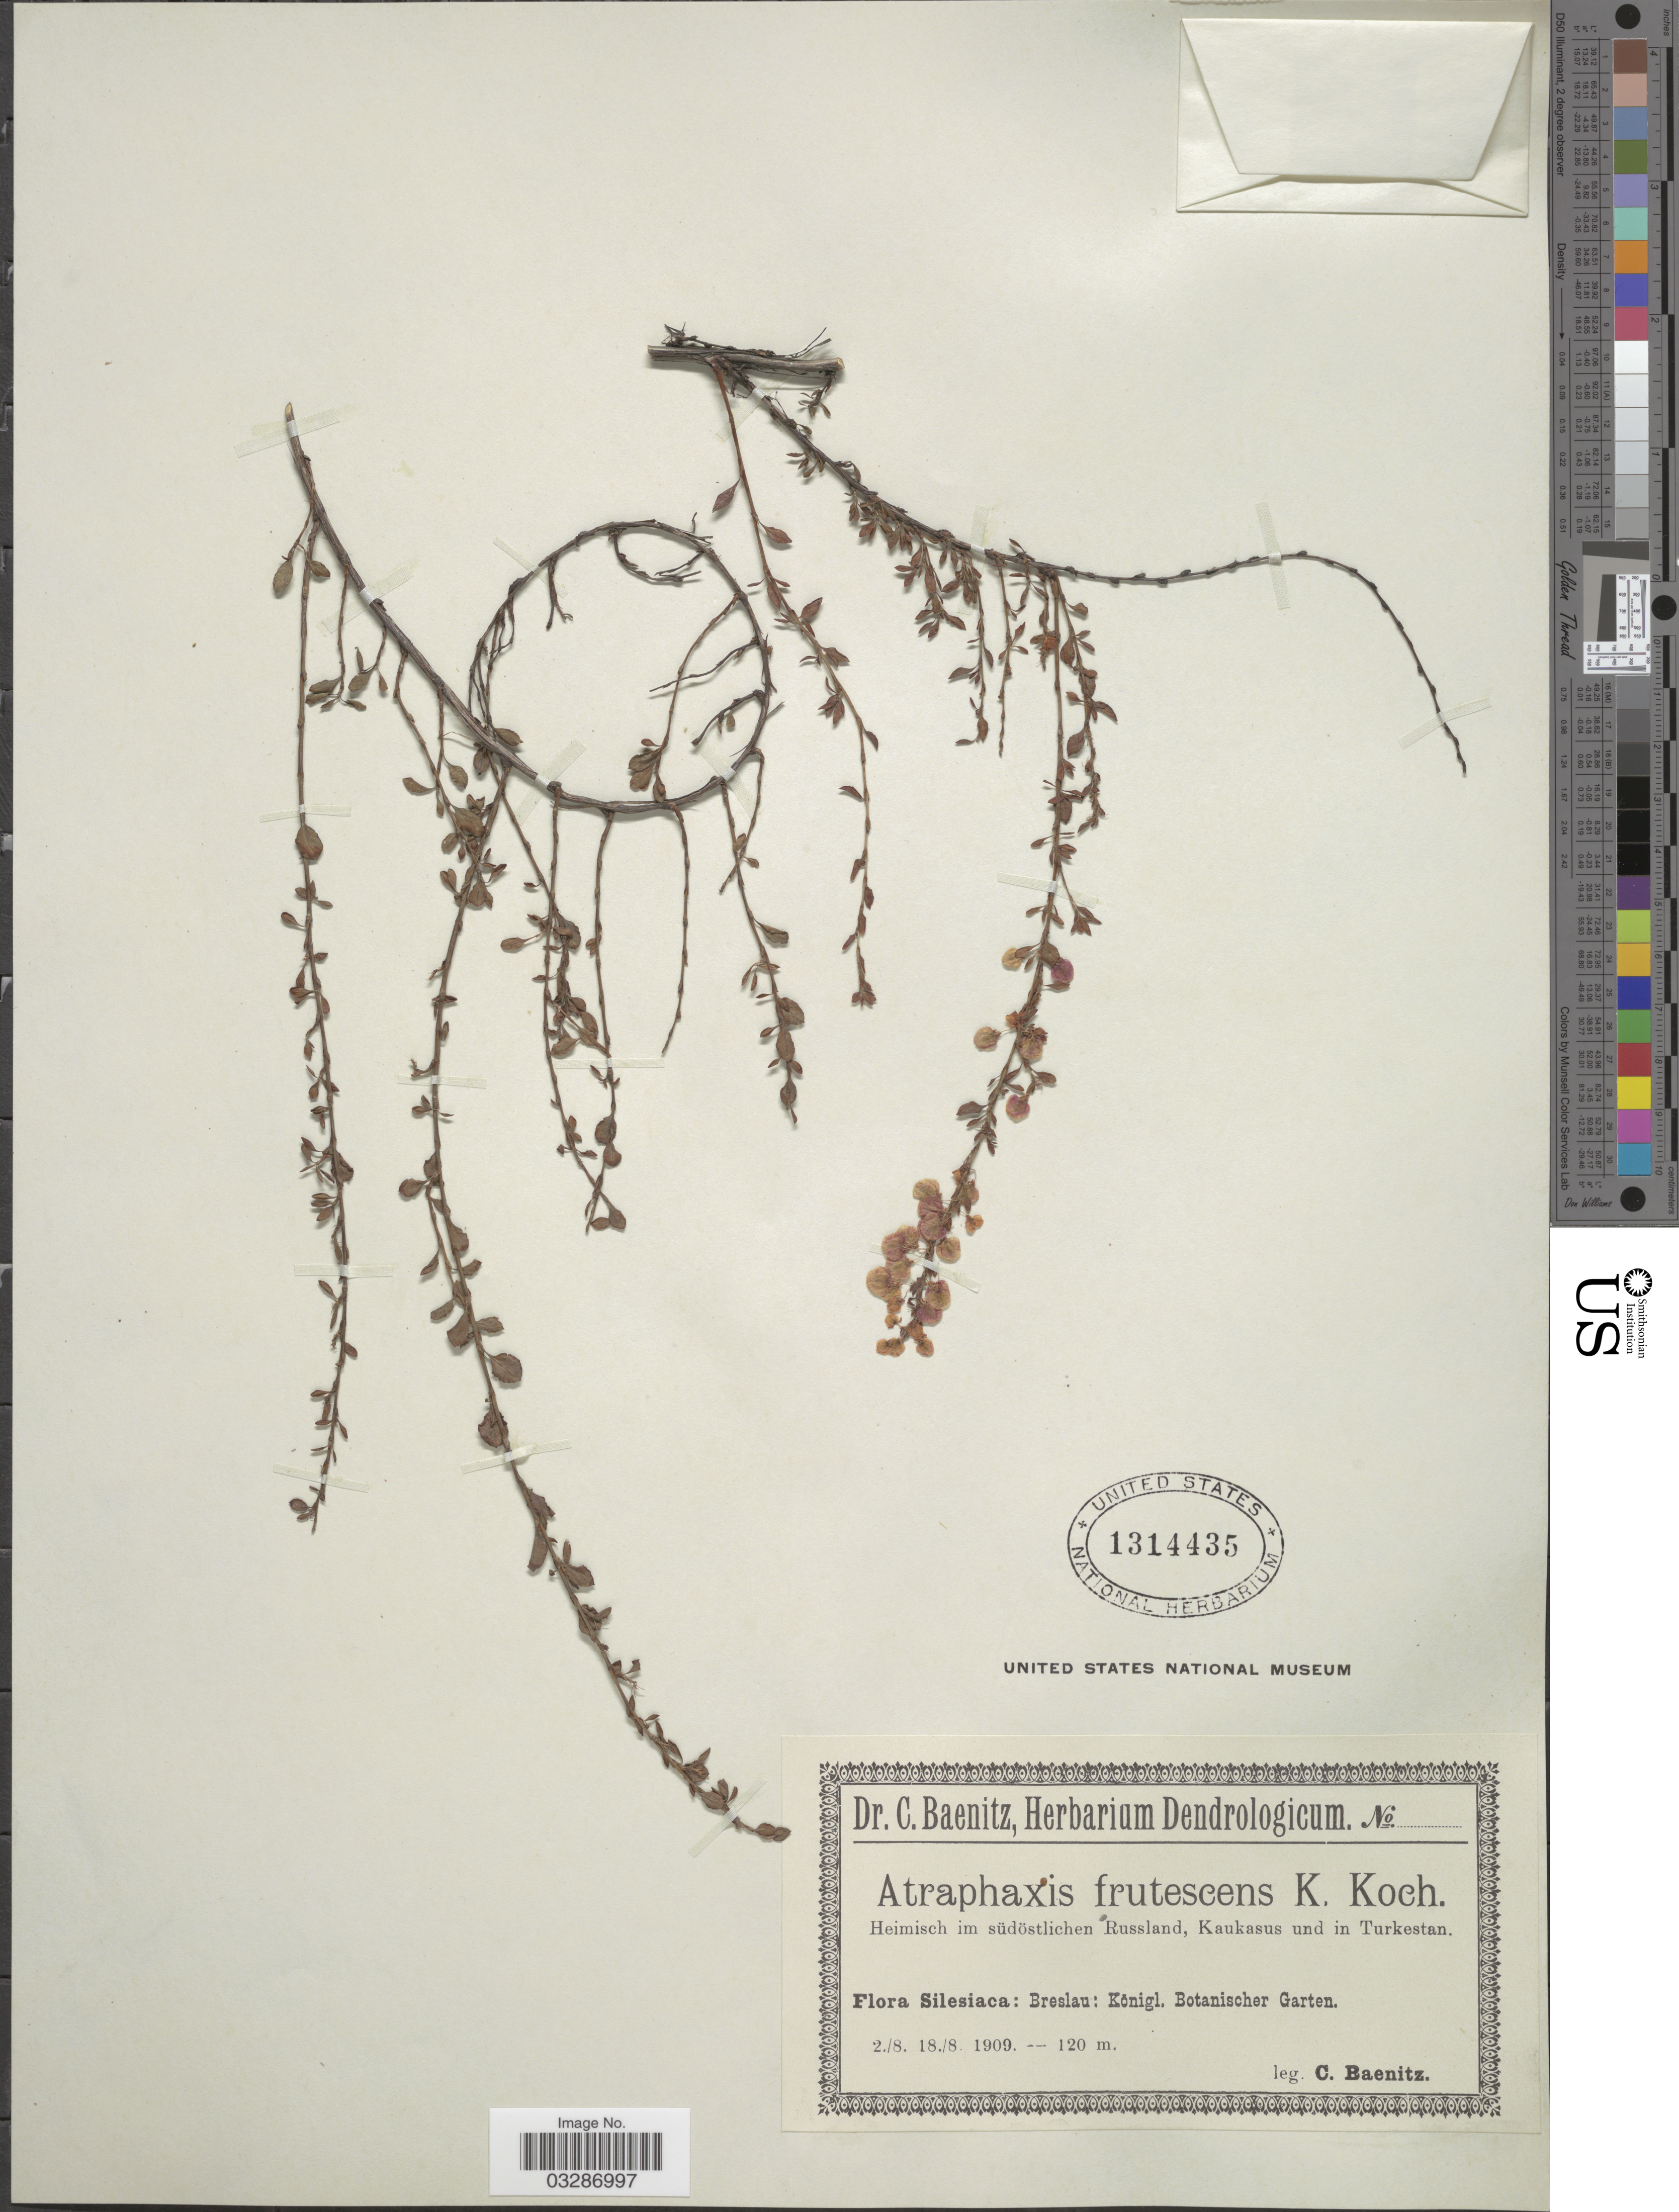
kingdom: Plantae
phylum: Tracheophyta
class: Magnoliopsida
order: Caryophyllales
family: Polygonaceae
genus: Atraphaxis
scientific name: Atraphaxis frutescens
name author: (L.) K. Koch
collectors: C. G. Baenitz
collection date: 1909-08-02/1909-08-18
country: Poland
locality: Breslau: Königl. Botanischer Garten.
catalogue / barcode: US 1314435